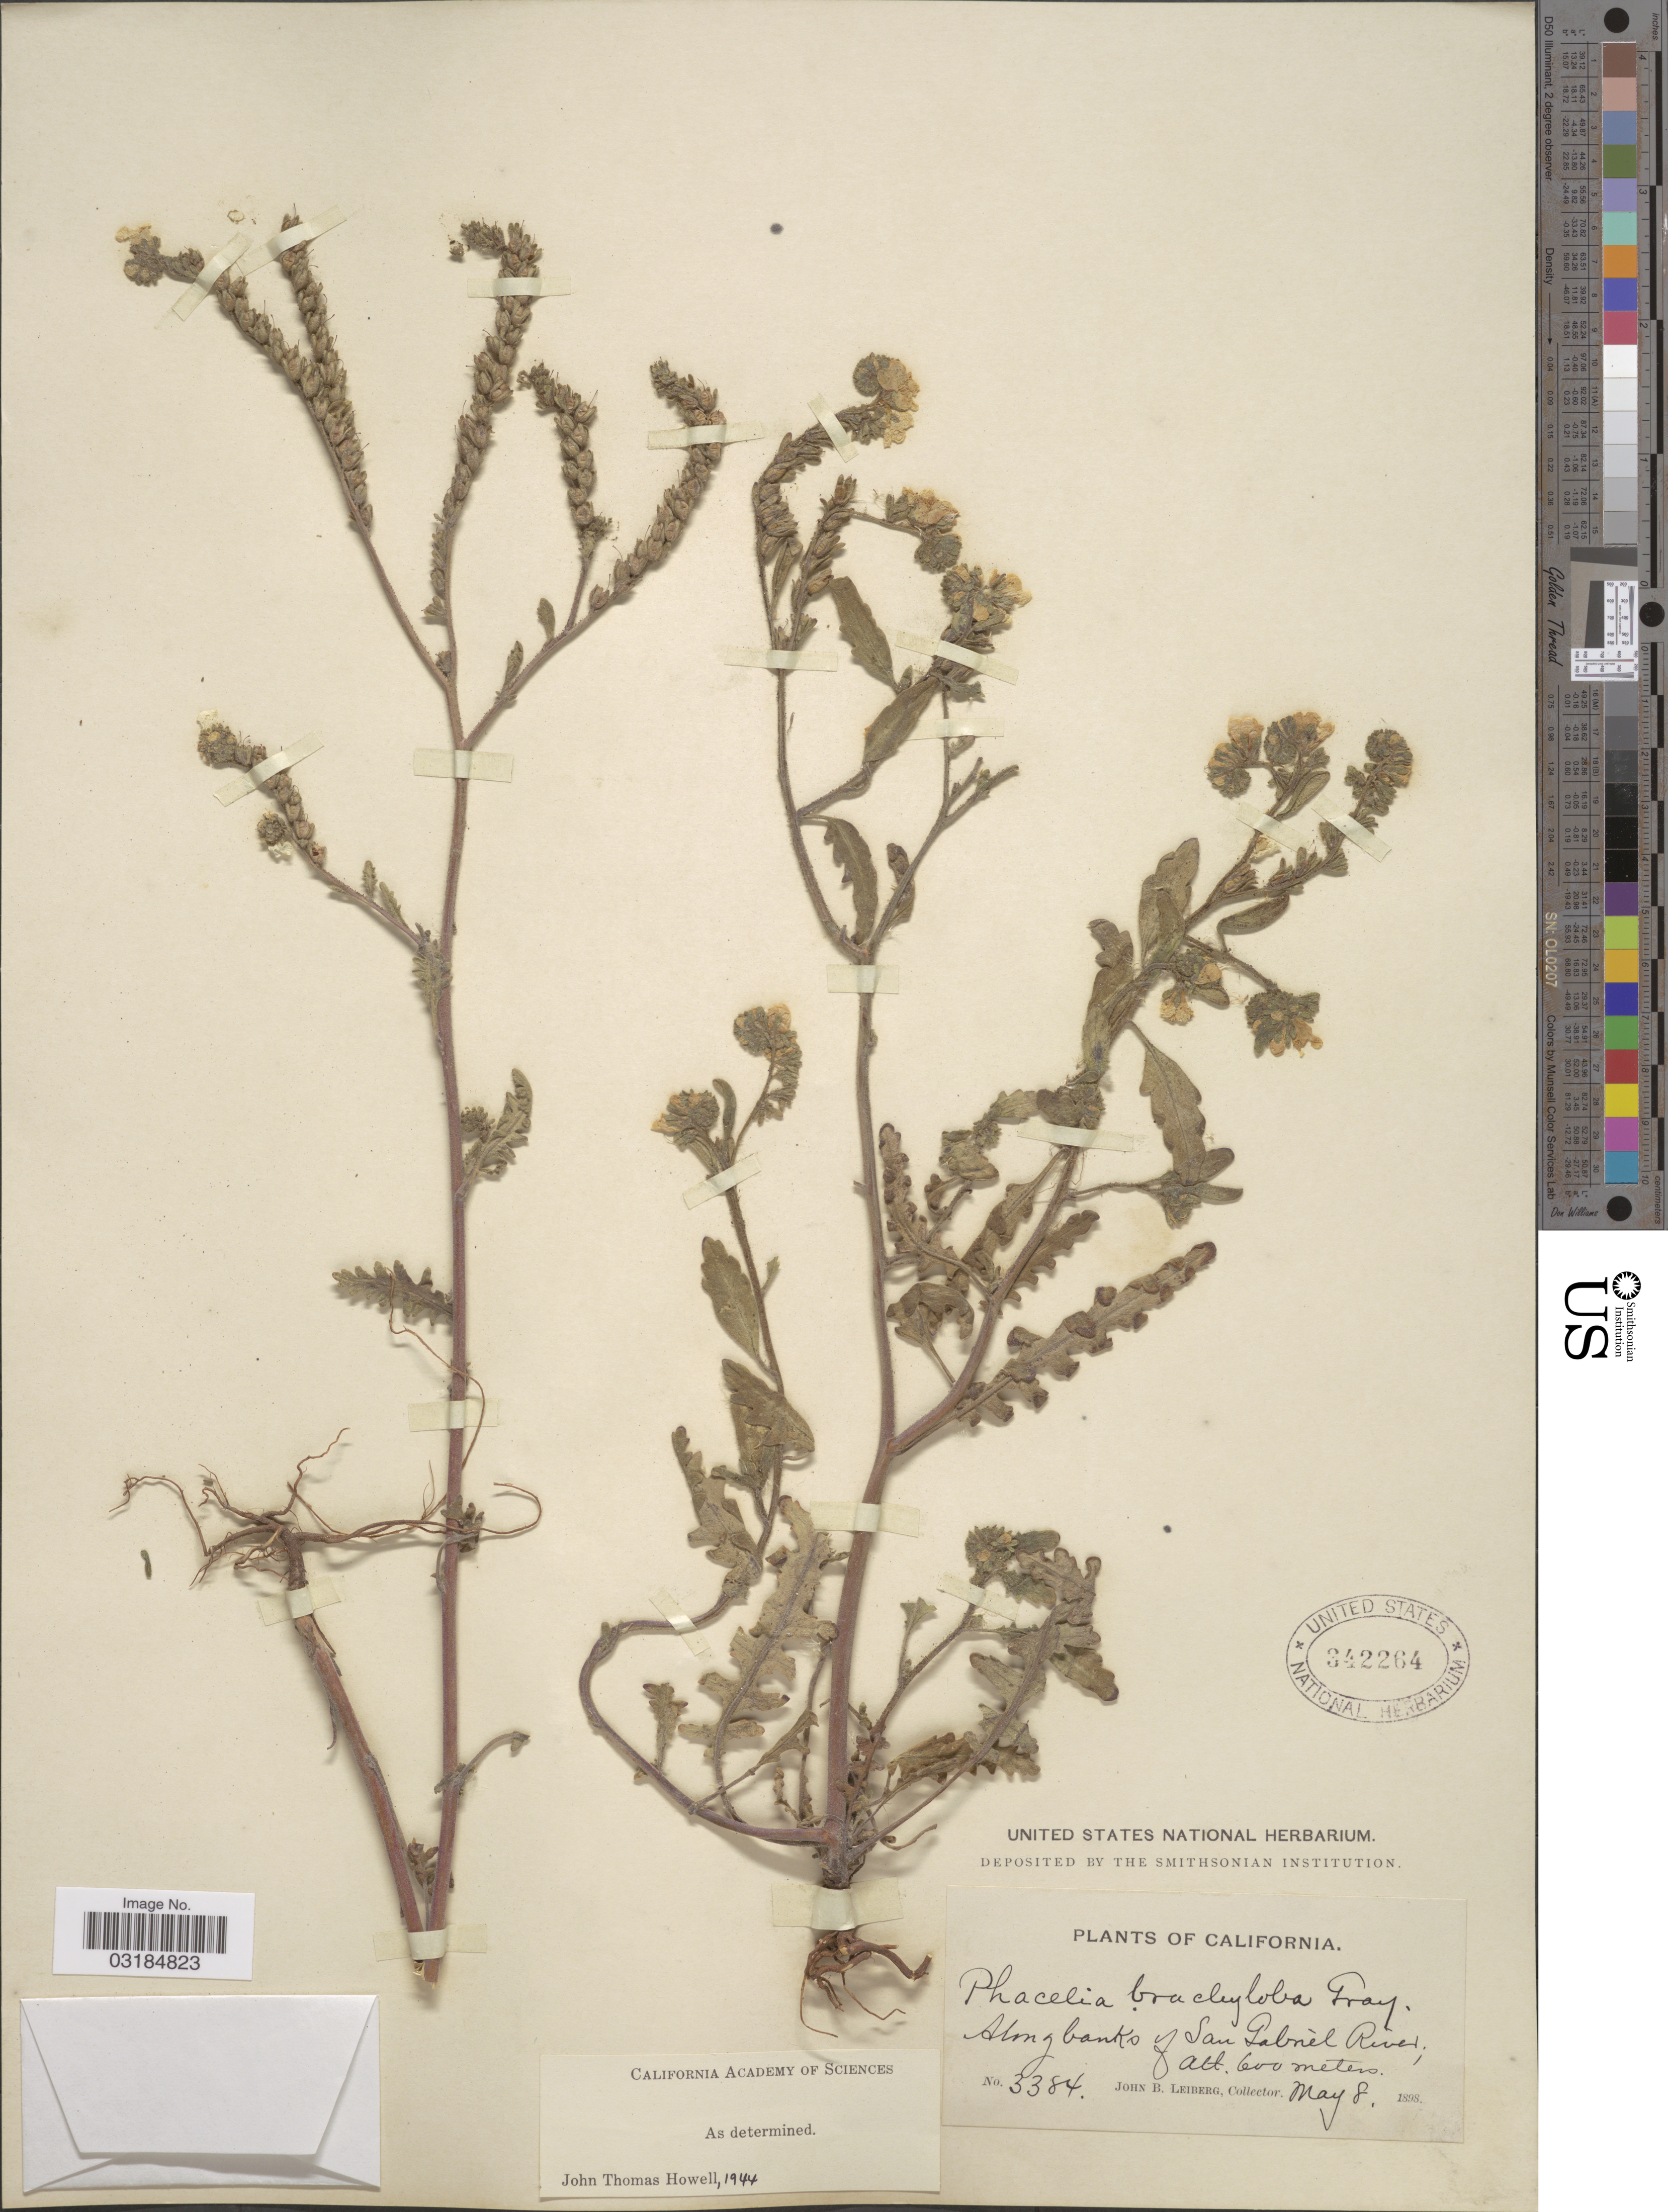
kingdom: Plantae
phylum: Tracheophyta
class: Magnoliopsida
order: Boraginales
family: Hydrophyllaceae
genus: Phacelia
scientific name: Phacelia brachyloba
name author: (Benth.) A. Gray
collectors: J. B. Leiberg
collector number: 3384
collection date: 1898-05-08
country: United States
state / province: California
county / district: Los Angeles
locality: Along banks of San Gabriel River.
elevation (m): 600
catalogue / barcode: US 342264